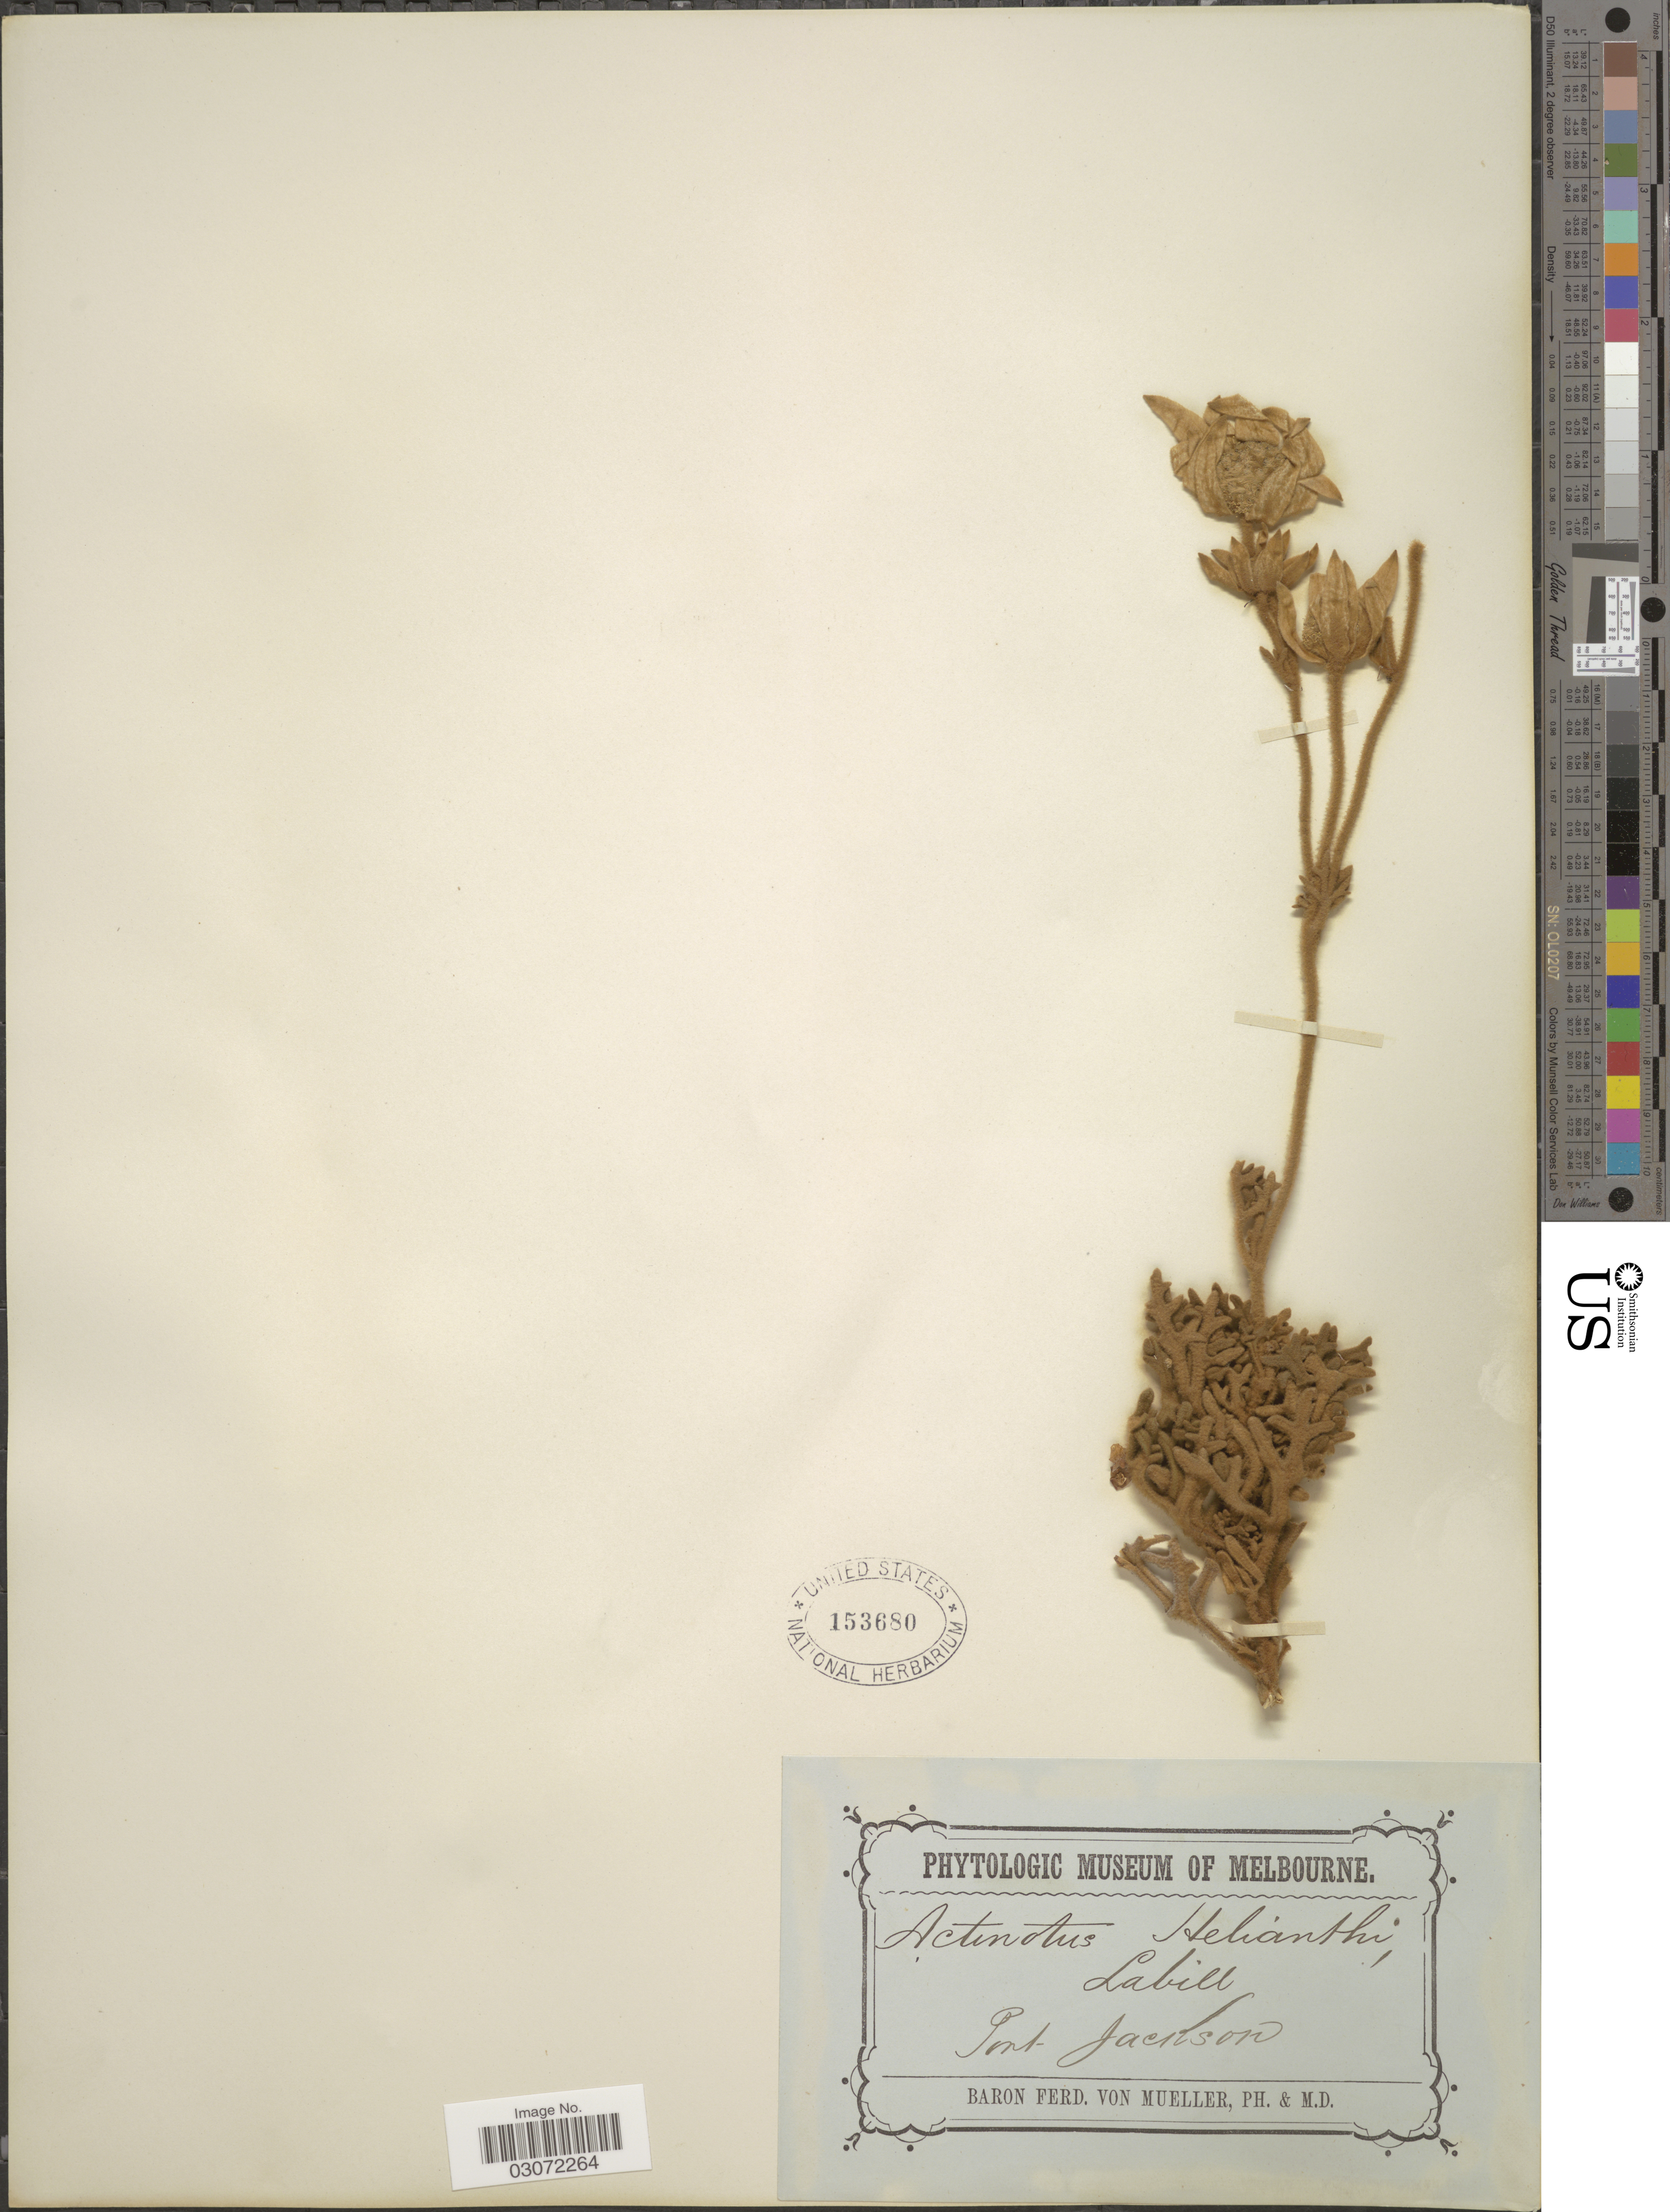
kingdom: Plantae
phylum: Tracheophyta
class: Magnoliopsida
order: Apiales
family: Apiaceae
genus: Actinotus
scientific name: Actinotus helianthi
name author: Labill.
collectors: F. von Mueller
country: Australia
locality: Port Jackson.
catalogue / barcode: US 153680